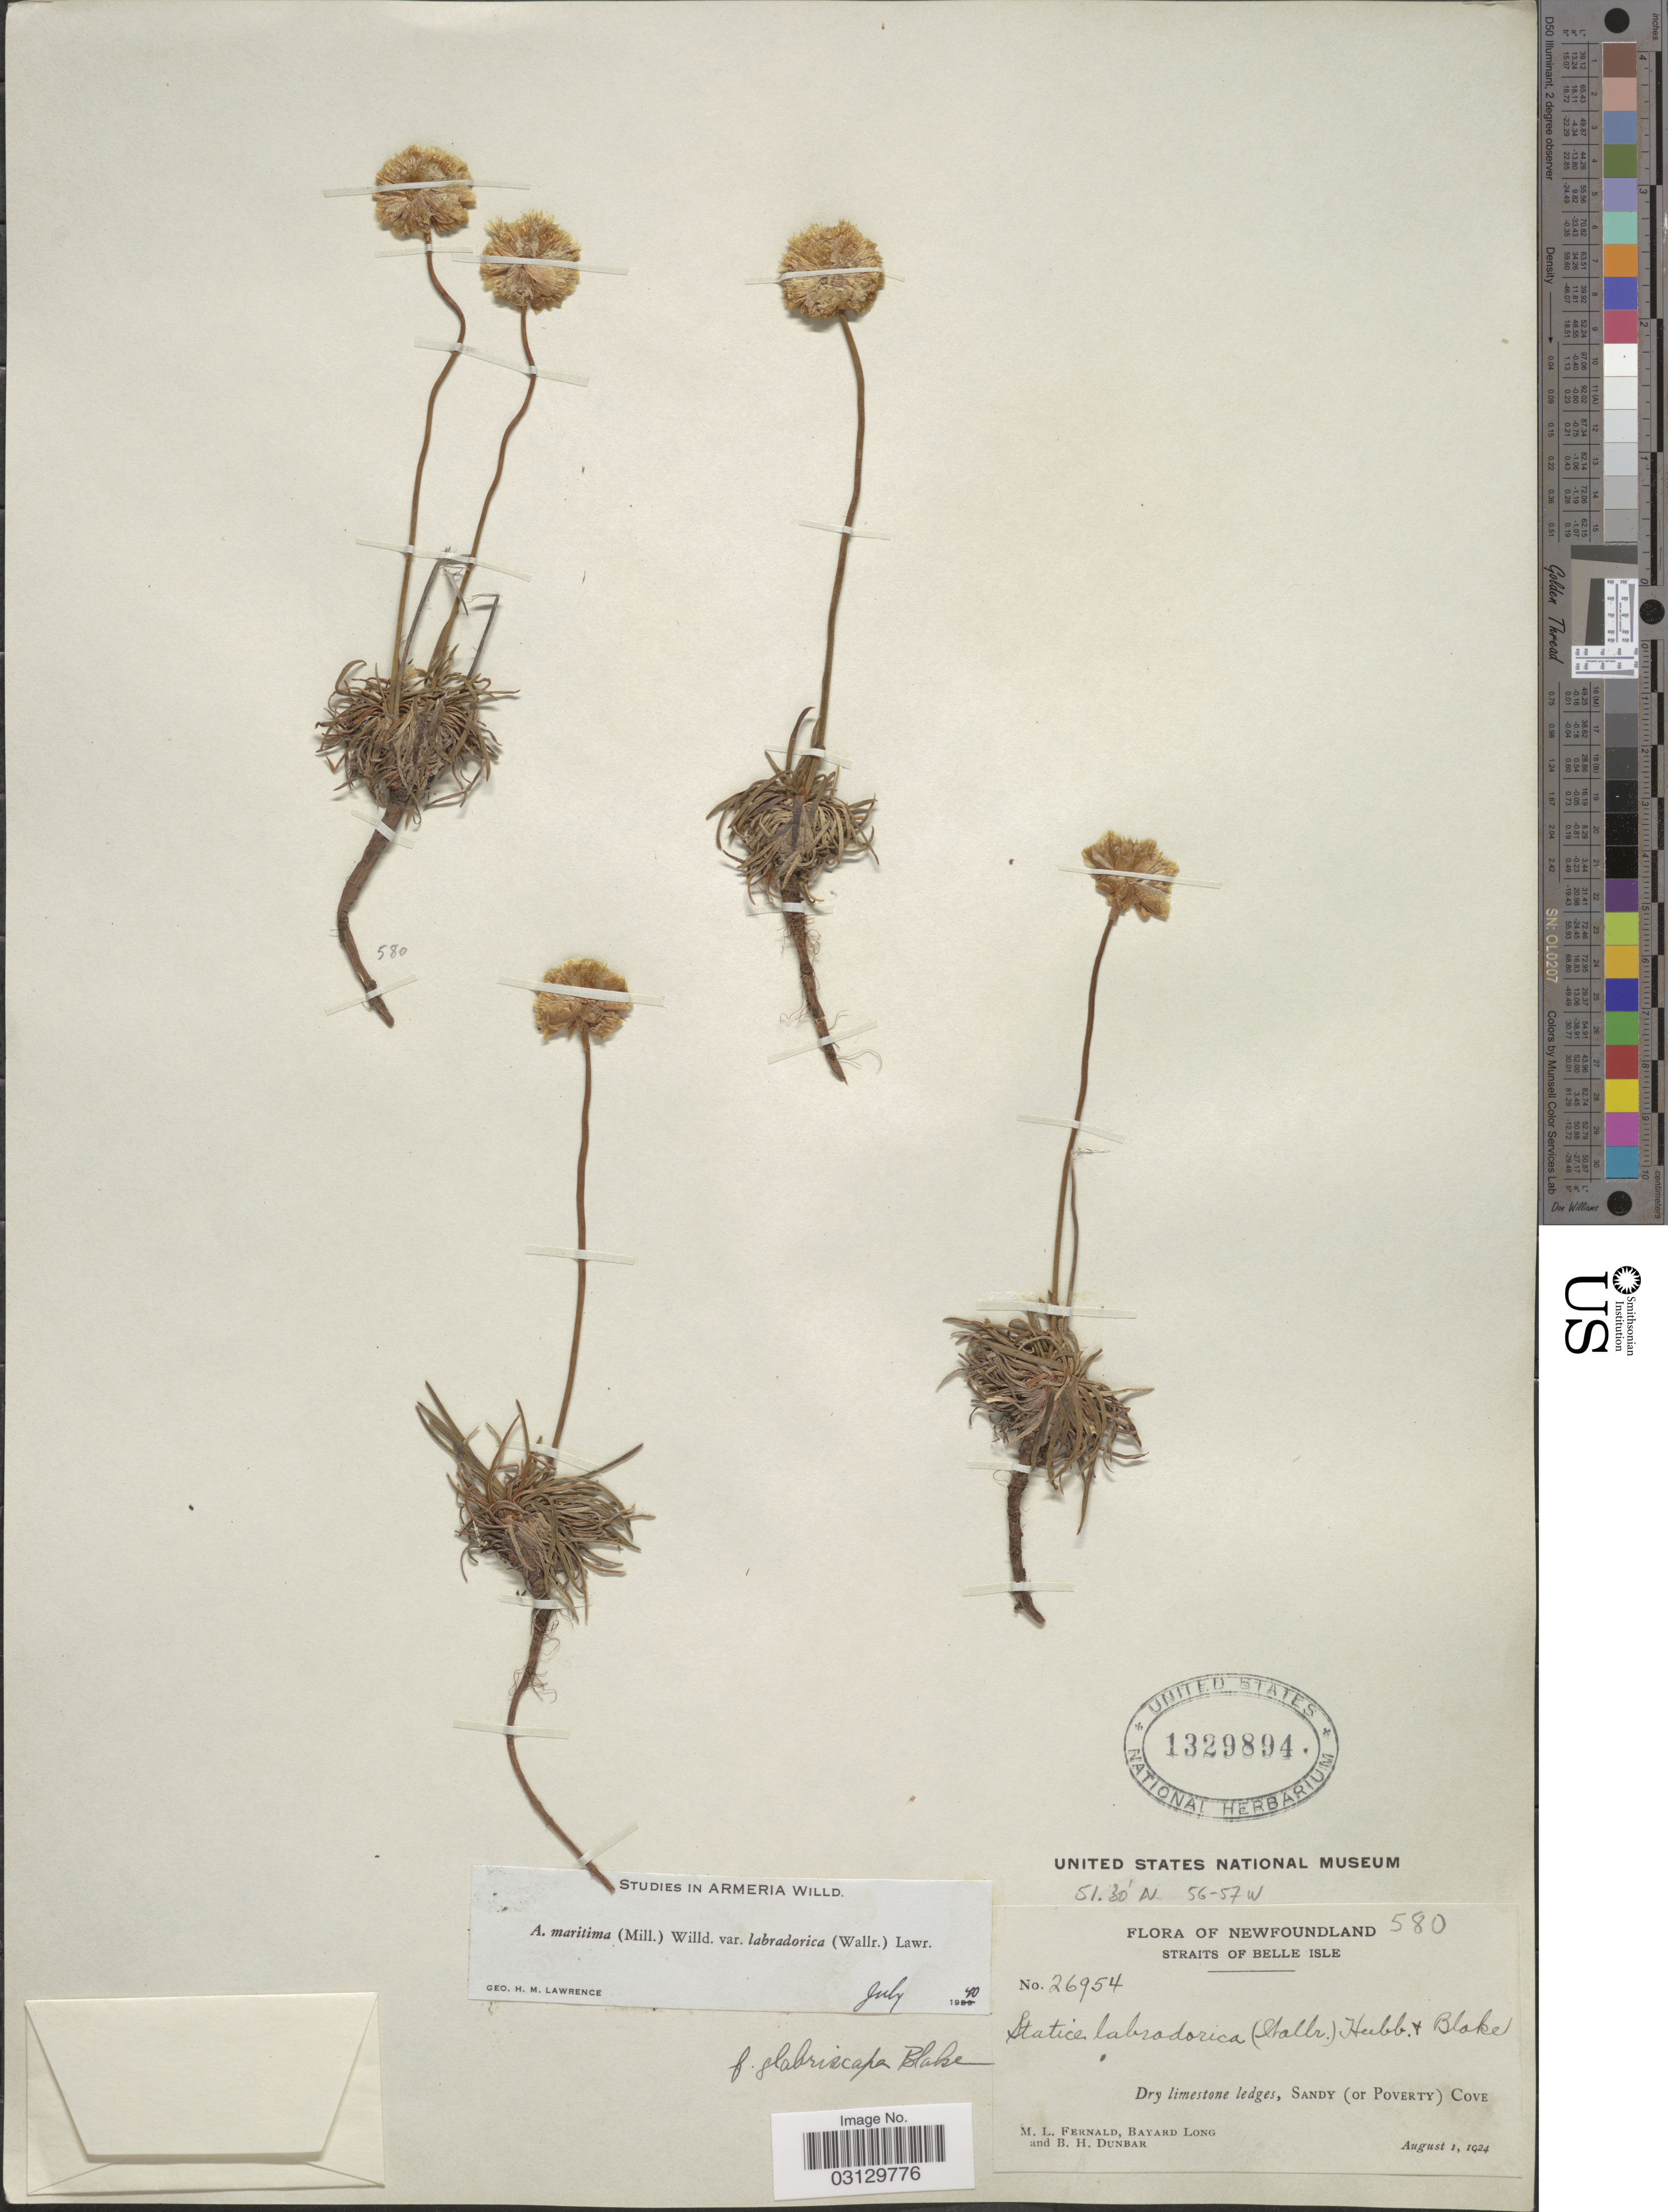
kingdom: Plantae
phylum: Tracheophyta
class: Magnoliopsida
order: Caryophyllales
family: Plumbaginaceae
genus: Armeria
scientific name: Armeria maritima subsp. sibirica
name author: (Turcz. ex Boiss.) Nyman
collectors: M. L. Fernald, B. Long & B. Dunbar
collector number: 26954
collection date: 1924-08-01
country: Canada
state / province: Newfoundland and Labrador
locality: Straits of Belle Isle. Sandy (or Poverty) Cove.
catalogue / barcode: US 1329894